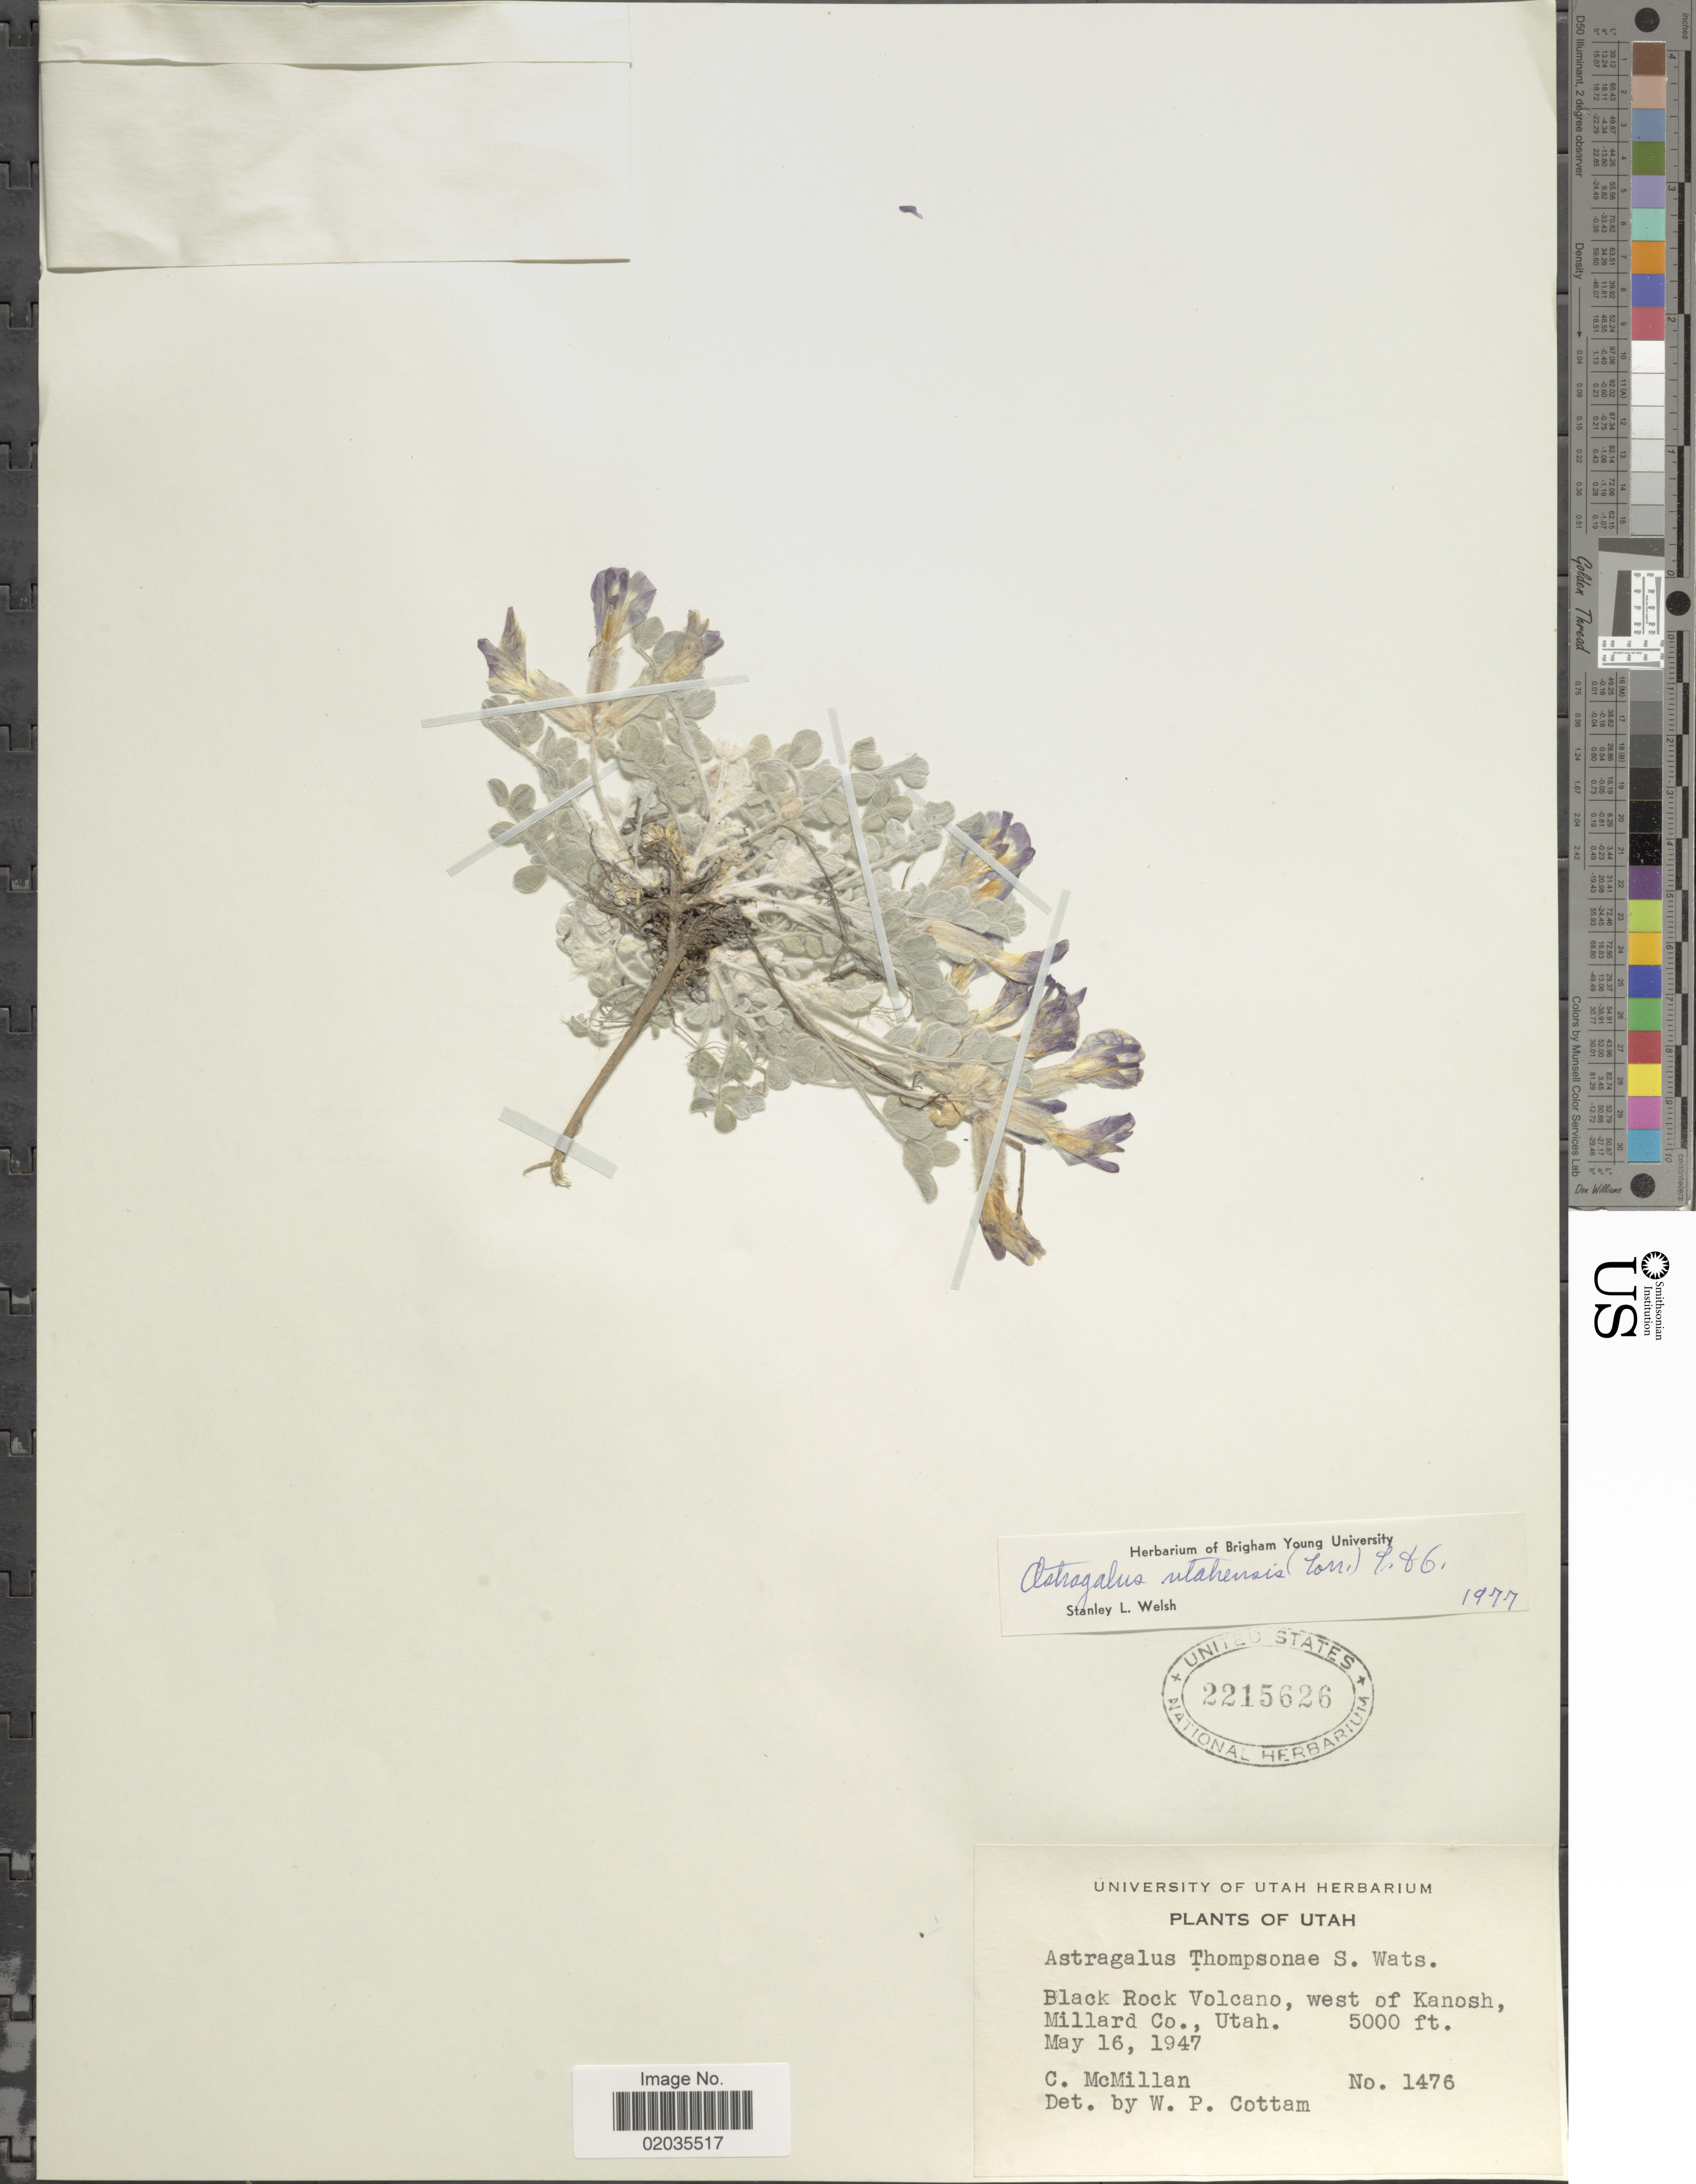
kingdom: Plantae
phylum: Tracheophyta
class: Magnoliopsida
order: Fabales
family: Fabaceae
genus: Astragalus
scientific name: Astragalus utahensis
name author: (Torr.) Torr. & A. Gray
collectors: C. McMillan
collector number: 1476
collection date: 1947-05-16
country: United States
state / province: Utah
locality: Black Rock Volcano, west of Kanosh, Millard Co.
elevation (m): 1524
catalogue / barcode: US 2215626